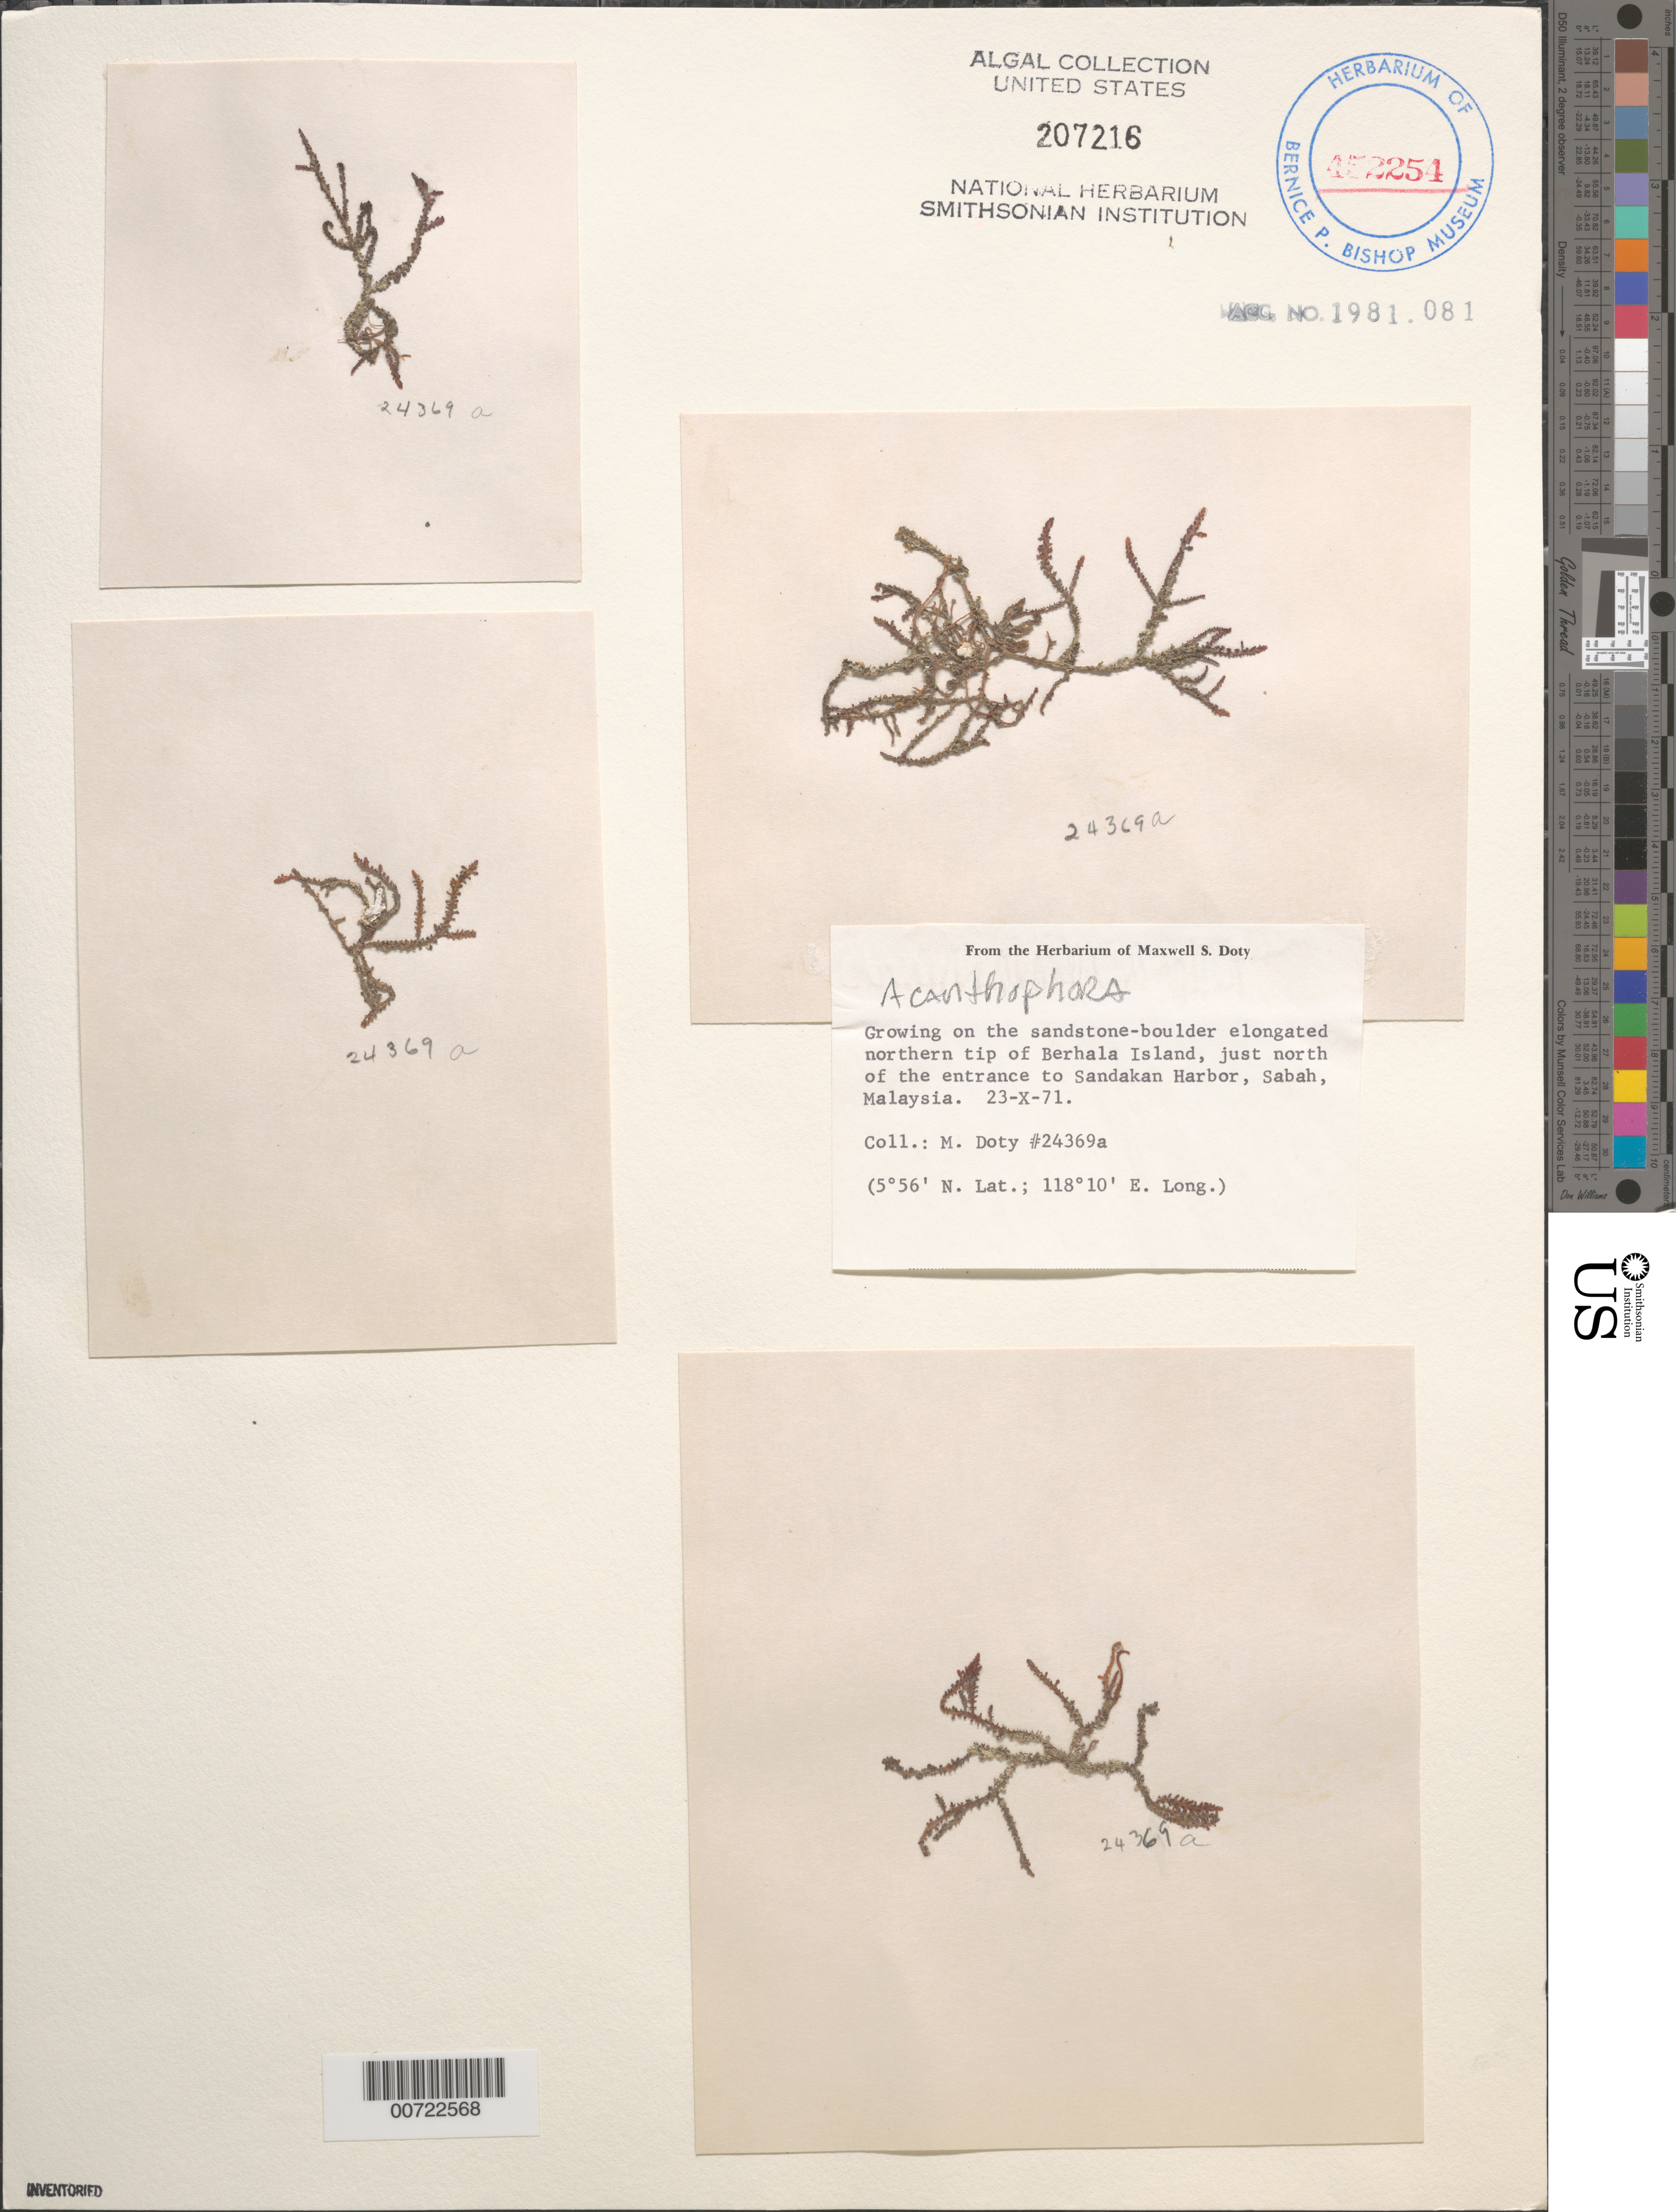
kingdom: Plantae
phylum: Rhodophyta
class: Florideophyceae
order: Ceramiales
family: Rhodomelaceae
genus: Acanthophora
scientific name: Acanthophora sp.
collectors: M. S. Doty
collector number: MSD 24369a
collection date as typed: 23 Oct 1971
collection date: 1971-10-23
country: Malaysia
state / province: Sabah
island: Berhala Island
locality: Northern tip of island, just north of Sandakan Harbor entrance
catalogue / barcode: US 207216